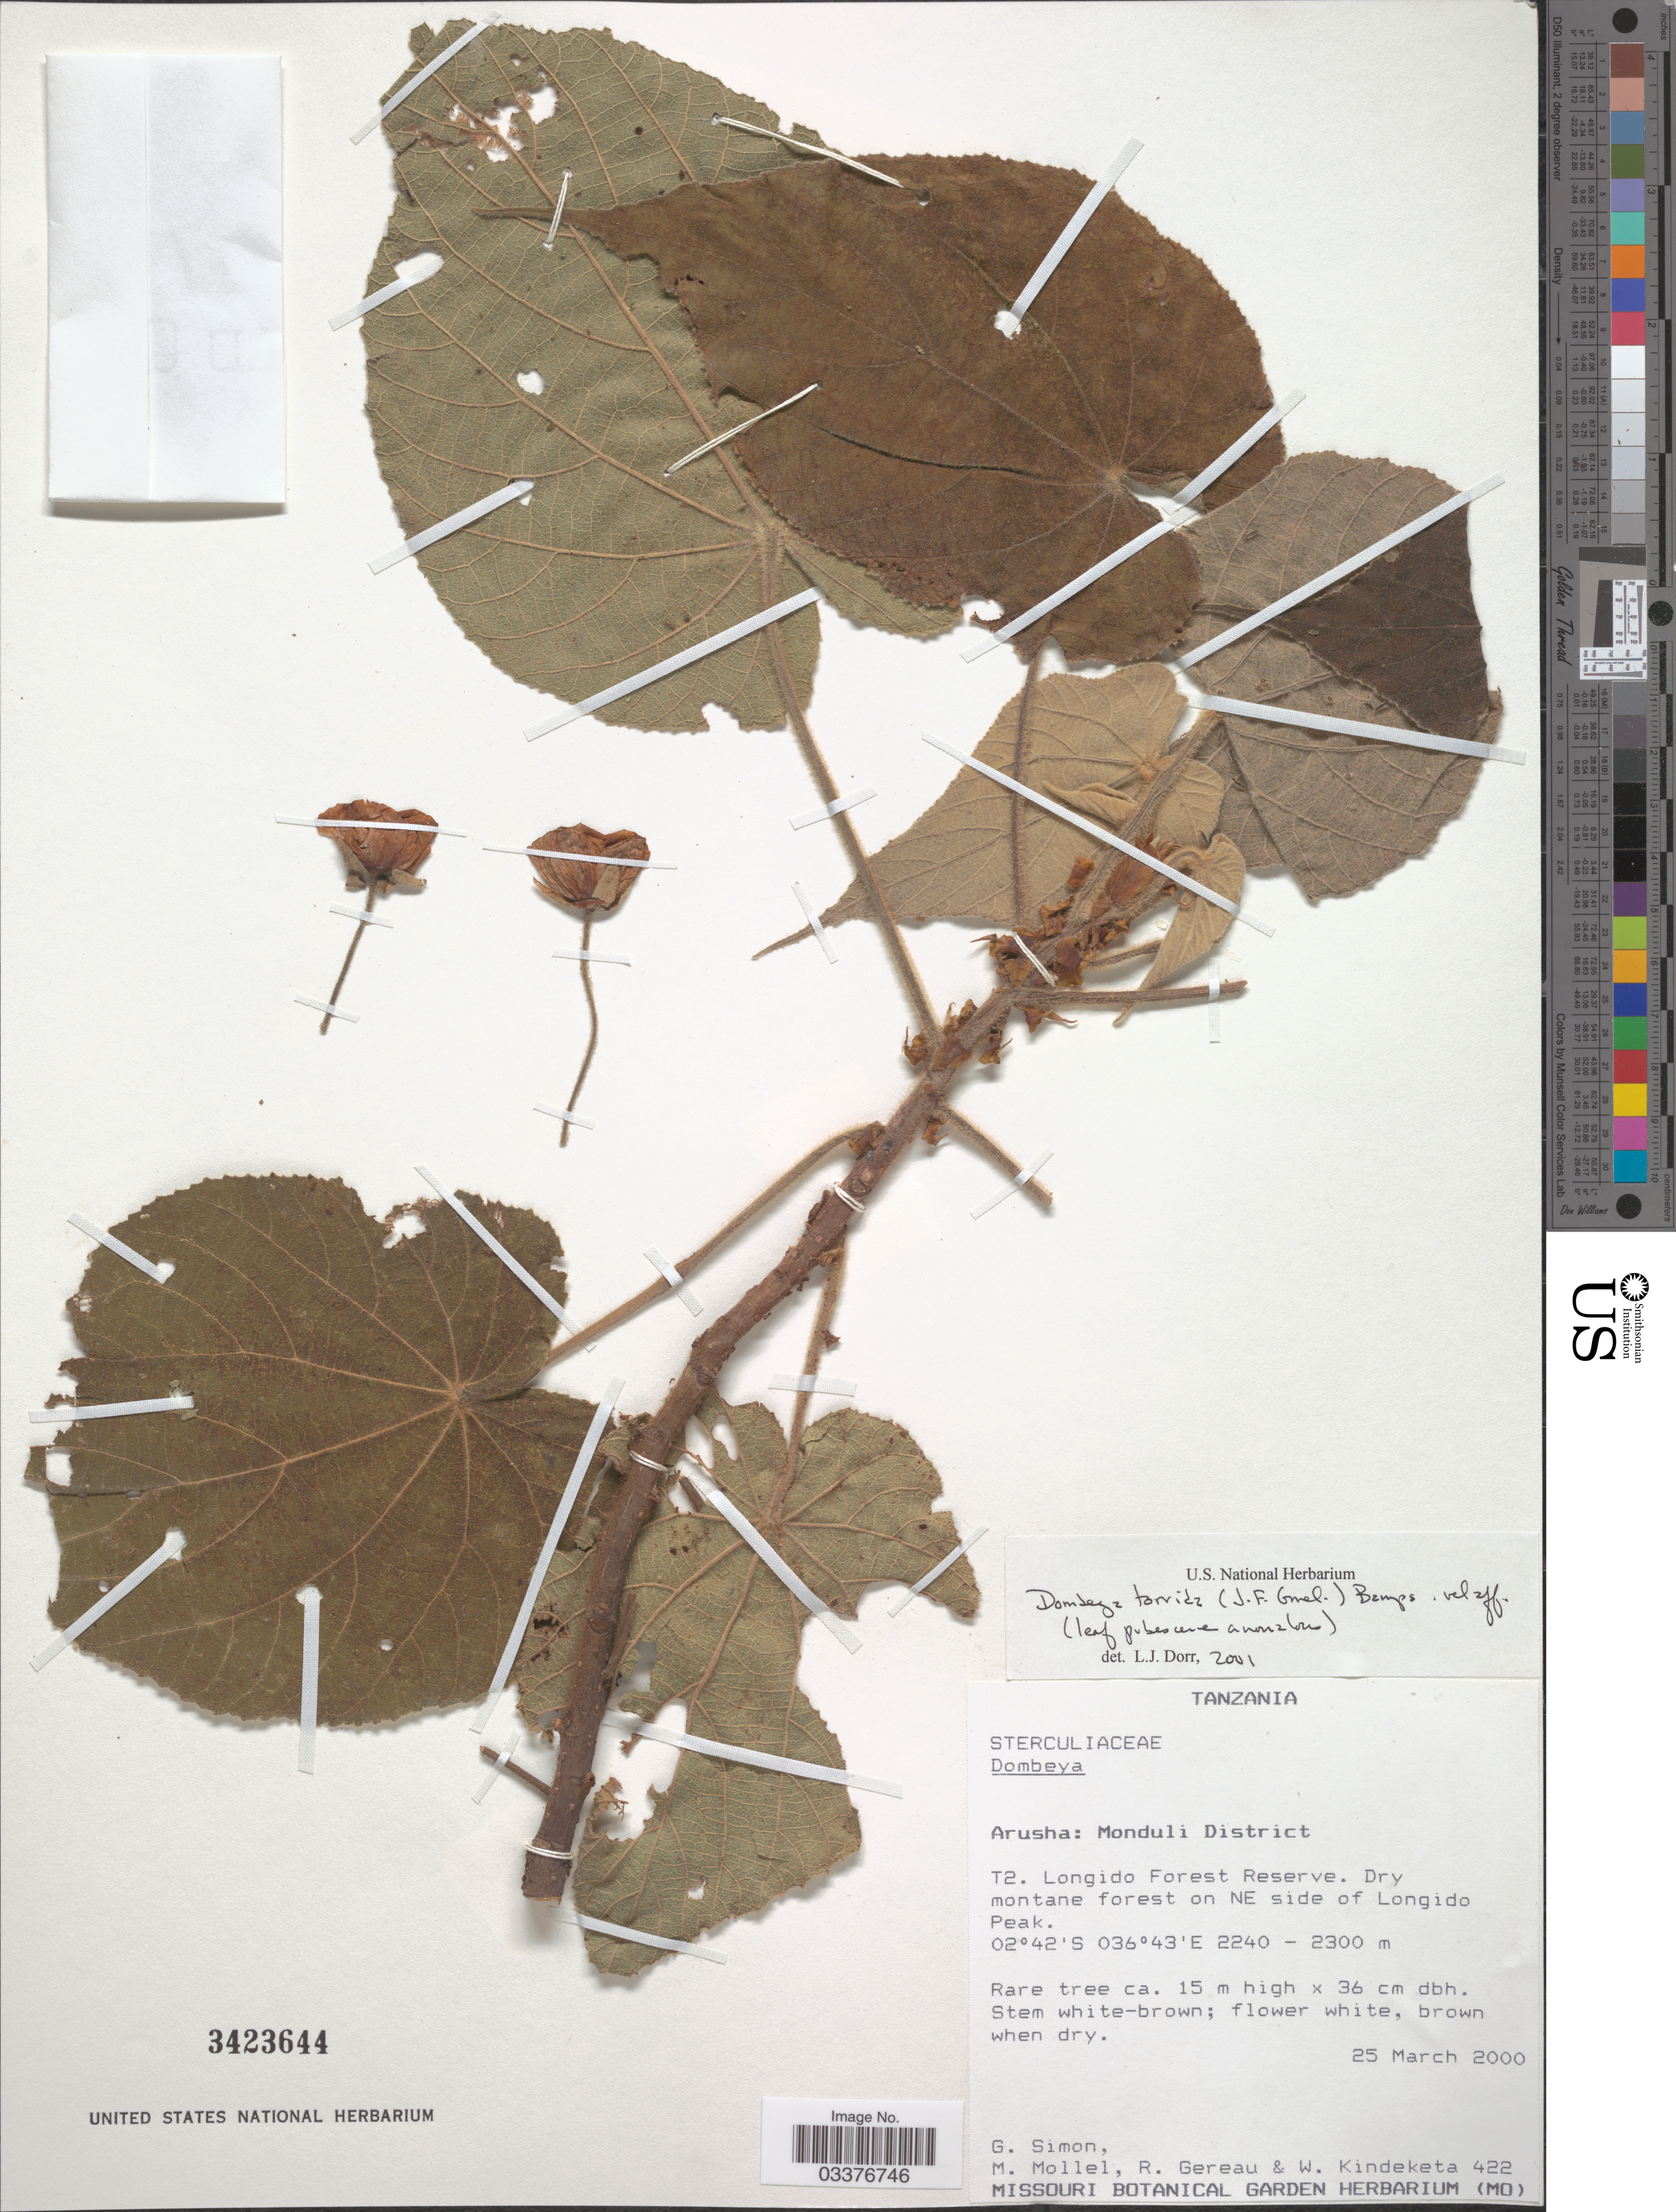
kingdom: Plantae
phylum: Tracheophyta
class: Magnoliopsida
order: Malvales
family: Malvaceae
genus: Dombeya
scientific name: Dombeya torrida subsp. torrida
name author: (J.F. Gmel.) Bamps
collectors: G. Simon, M. Mollel, R. Gereau & W. Kindeketa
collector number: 422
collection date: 2000-03-25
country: Tanzania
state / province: Arusha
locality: Monduli District. T2. Longido Forest Reserve. Dry montane forest on NE side of Longido Peak.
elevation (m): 2240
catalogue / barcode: US 3423644